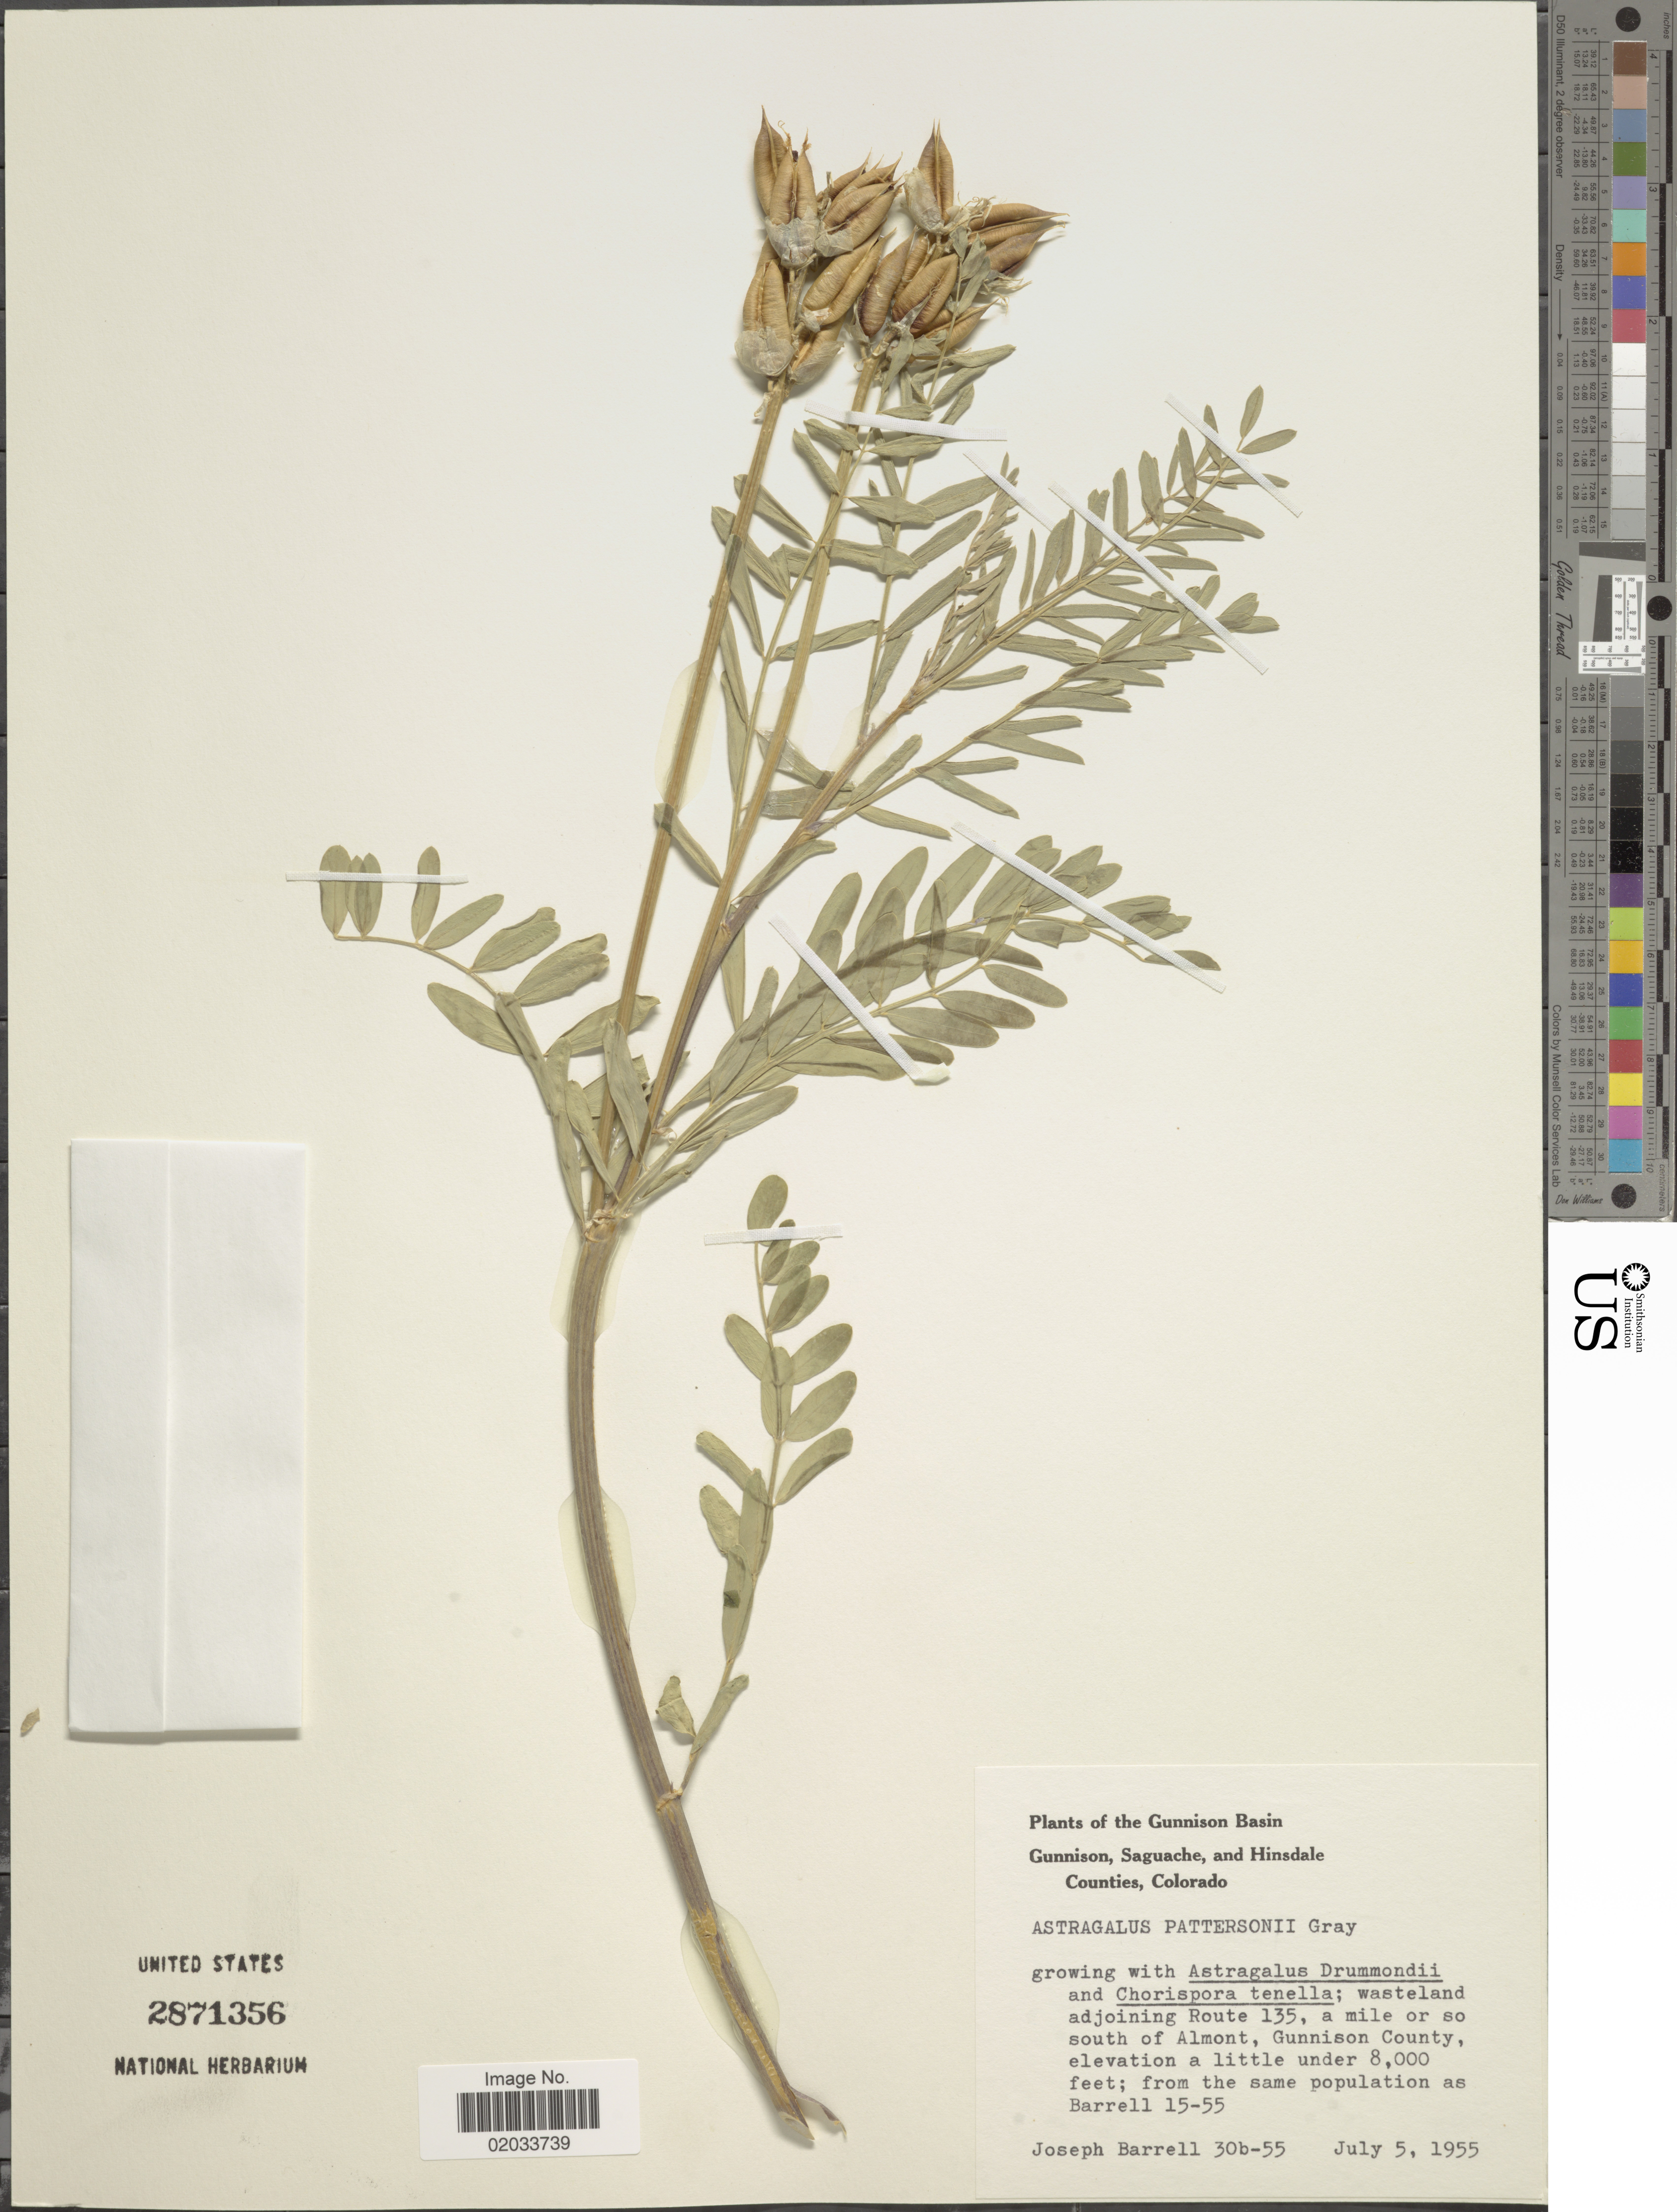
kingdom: Plantae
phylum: Tracheophyta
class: Magnoliopsida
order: Fabales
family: Fabaceae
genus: Astragalus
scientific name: Astragalus pattersonii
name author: (A. Gray) A. Gray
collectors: J. Barrell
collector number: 30b-55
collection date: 1955-07-05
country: United States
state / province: Colorado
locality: The Gunnison Basin Gunnison, Saguache, and Hinsdale Counties, wasteland adjoining Route 135, a mile or so south of Almont, Gunnison County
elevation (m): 2438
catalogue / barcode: US 2871356